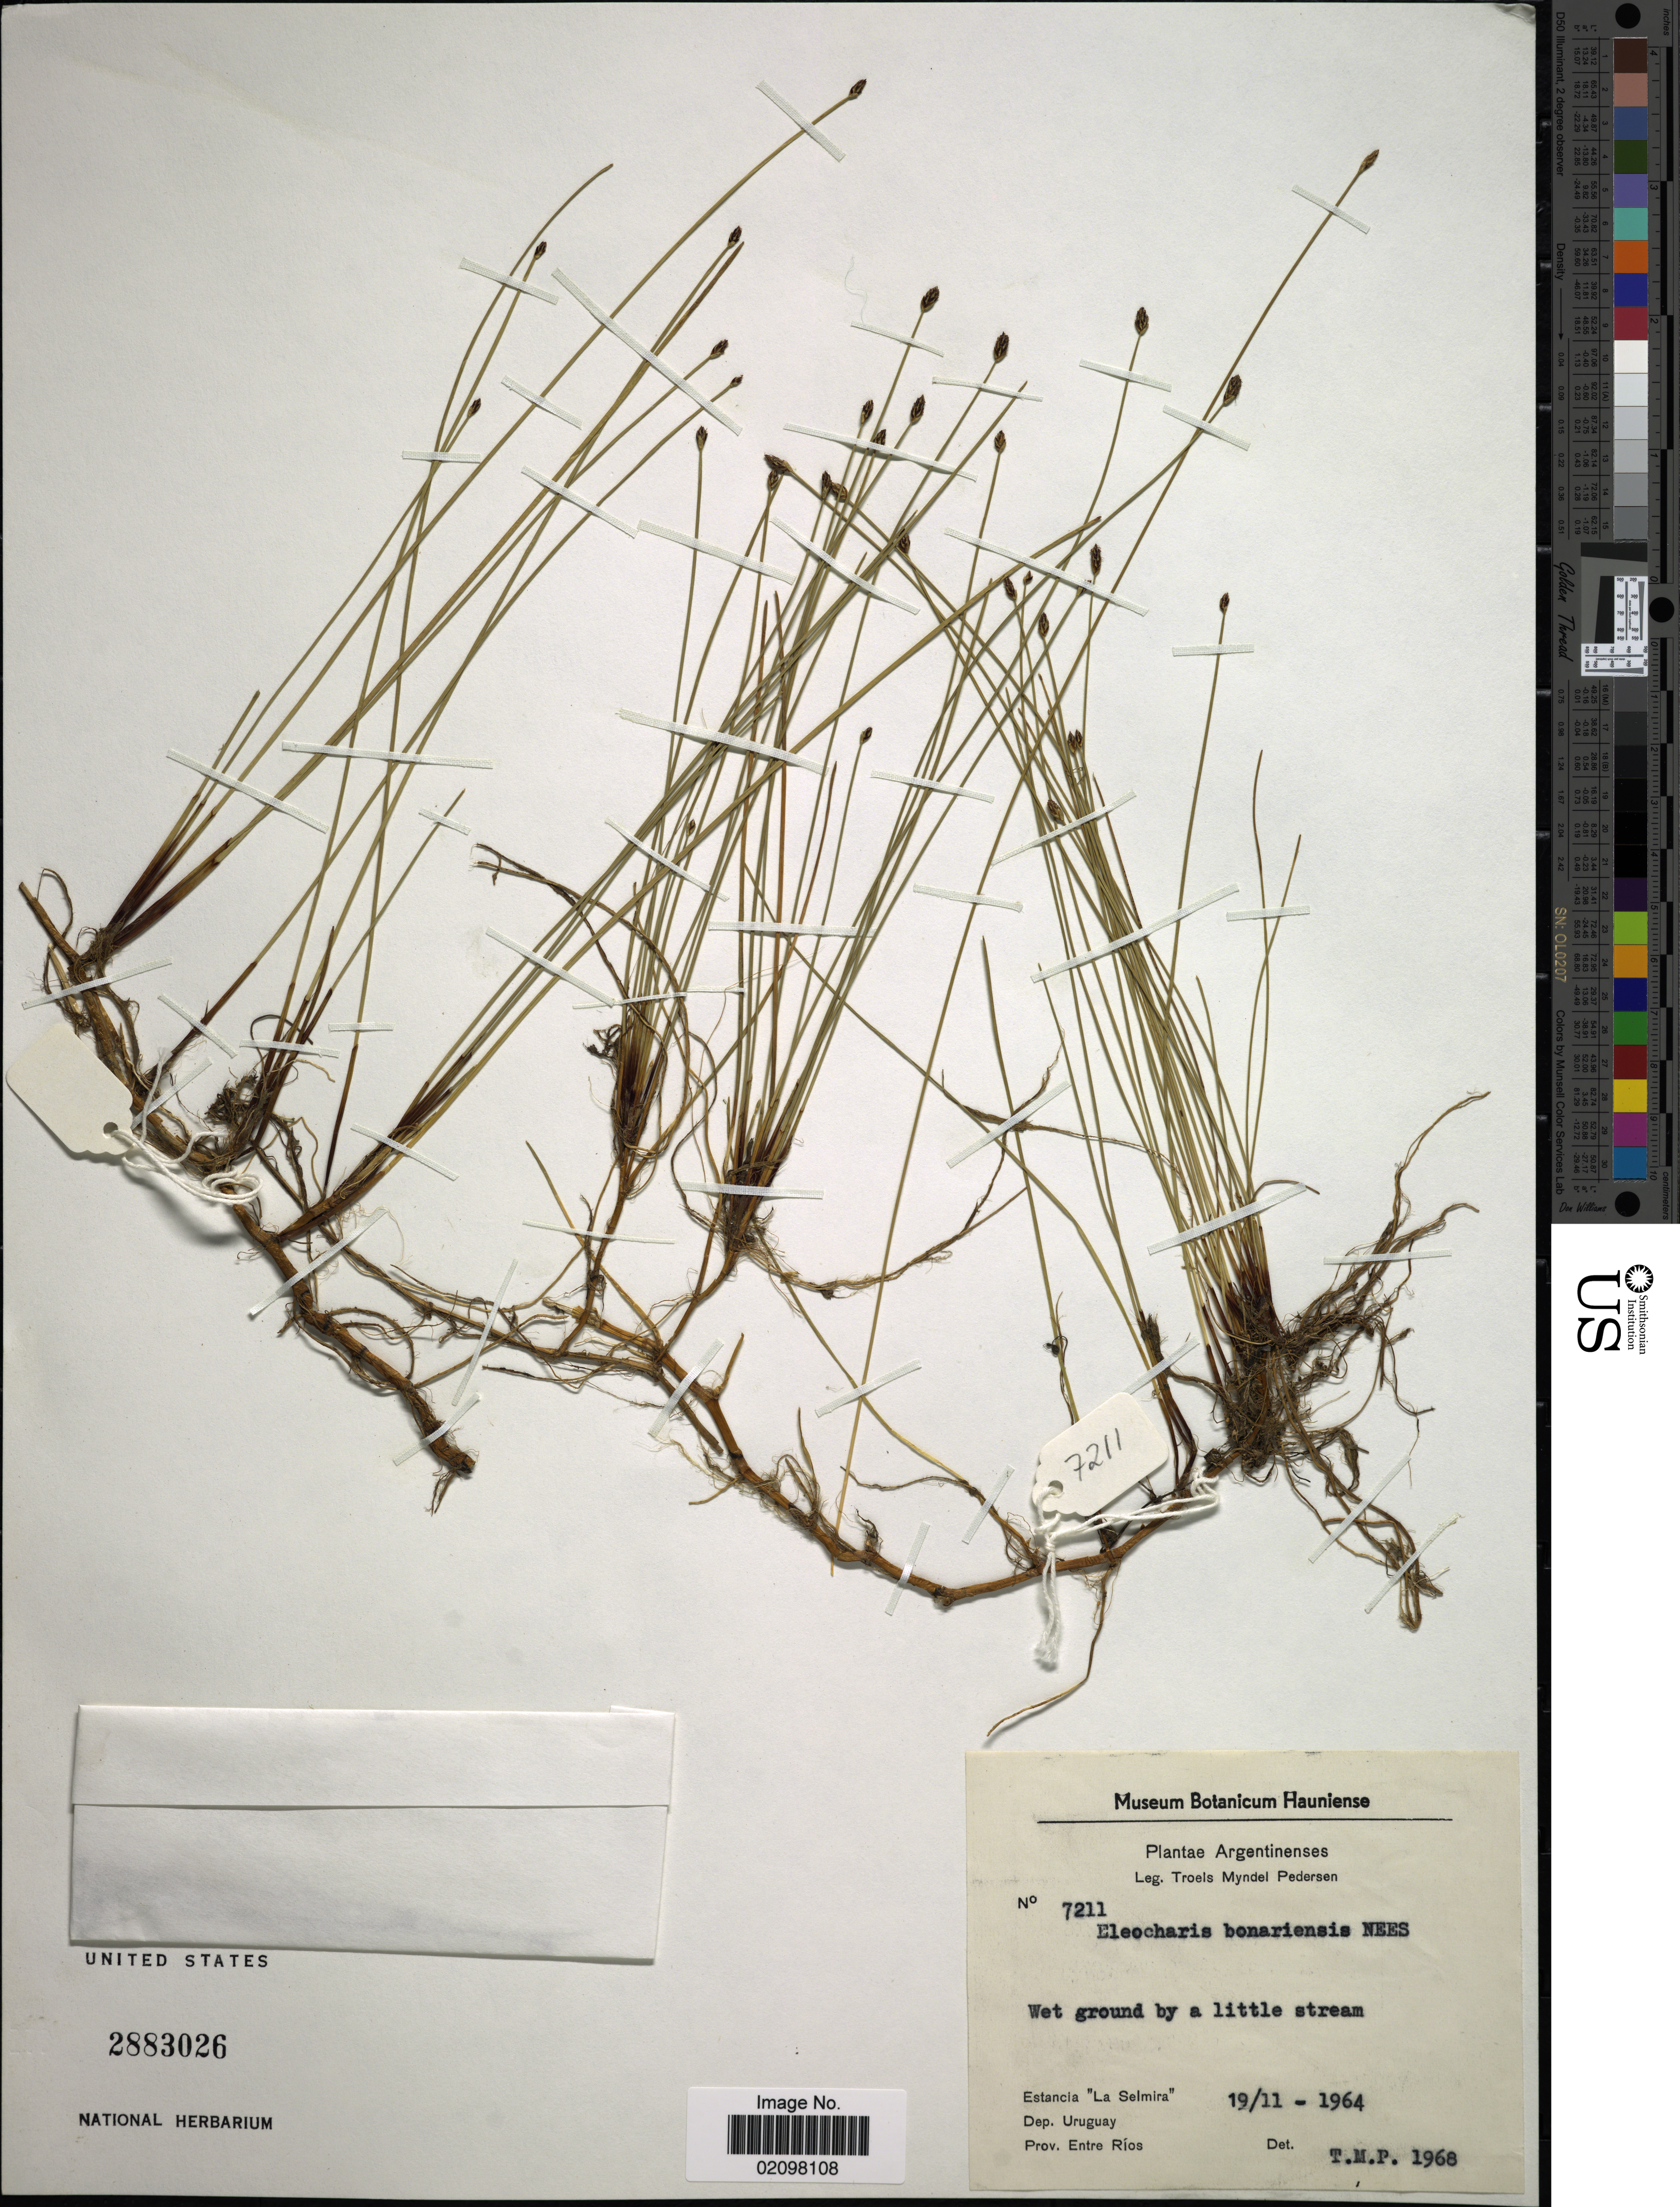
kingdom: Plantae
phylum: Tracheophyta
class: Liliopsida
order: Poales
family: Cyperaceae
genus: Eleocharis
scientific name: Eleocharis bonariensis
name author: Nees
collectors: T. Pederson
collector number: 7211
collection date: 1964-11-19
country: Argentina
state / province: Entre Rios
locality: Estancia "La Selmira" Dep. Uruguay.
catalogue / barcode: US 2883026